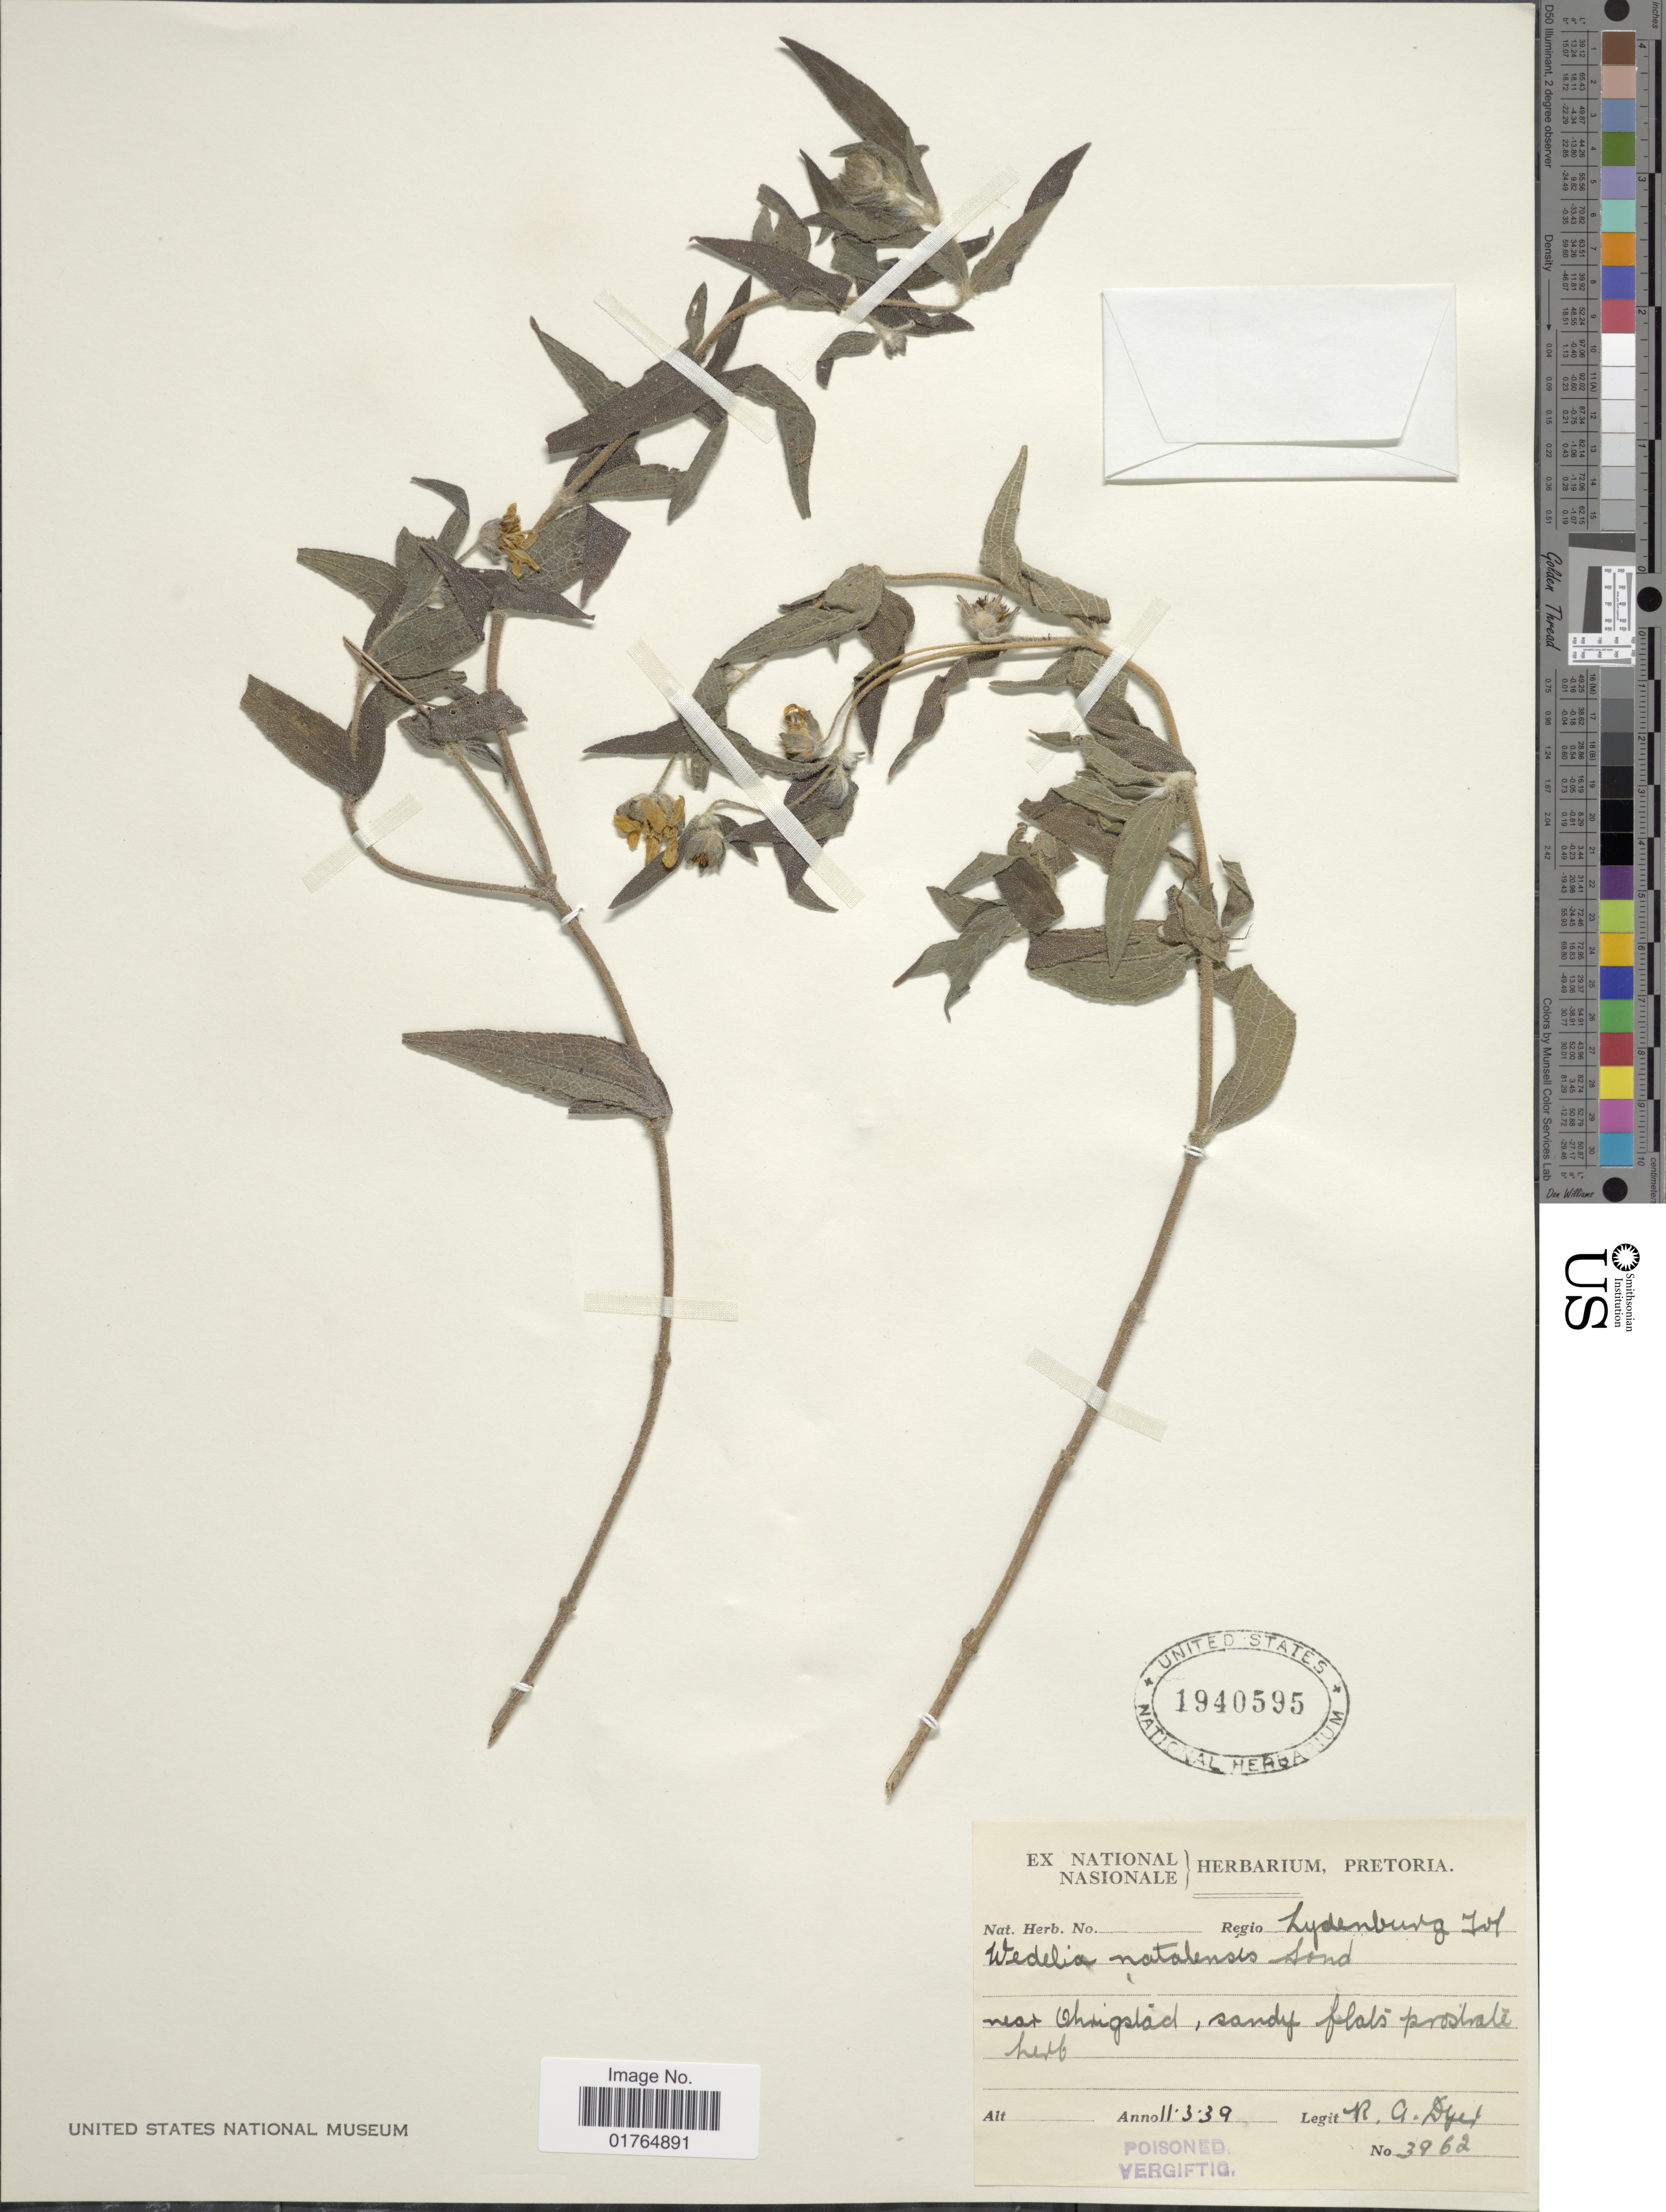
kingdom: Plantae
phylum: Tracheophyta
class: Magnoliopsida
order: Asterales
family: Asteraceae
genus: Wedelia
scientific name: Wedelia natalensis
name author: Sond.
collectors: R. A. Dyer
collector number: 3962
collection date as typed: Transcribed d/m/y: 11/3/39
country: South Africa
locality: Lydenburg Tvl, near Ohrigstad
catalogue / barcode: US 1940595